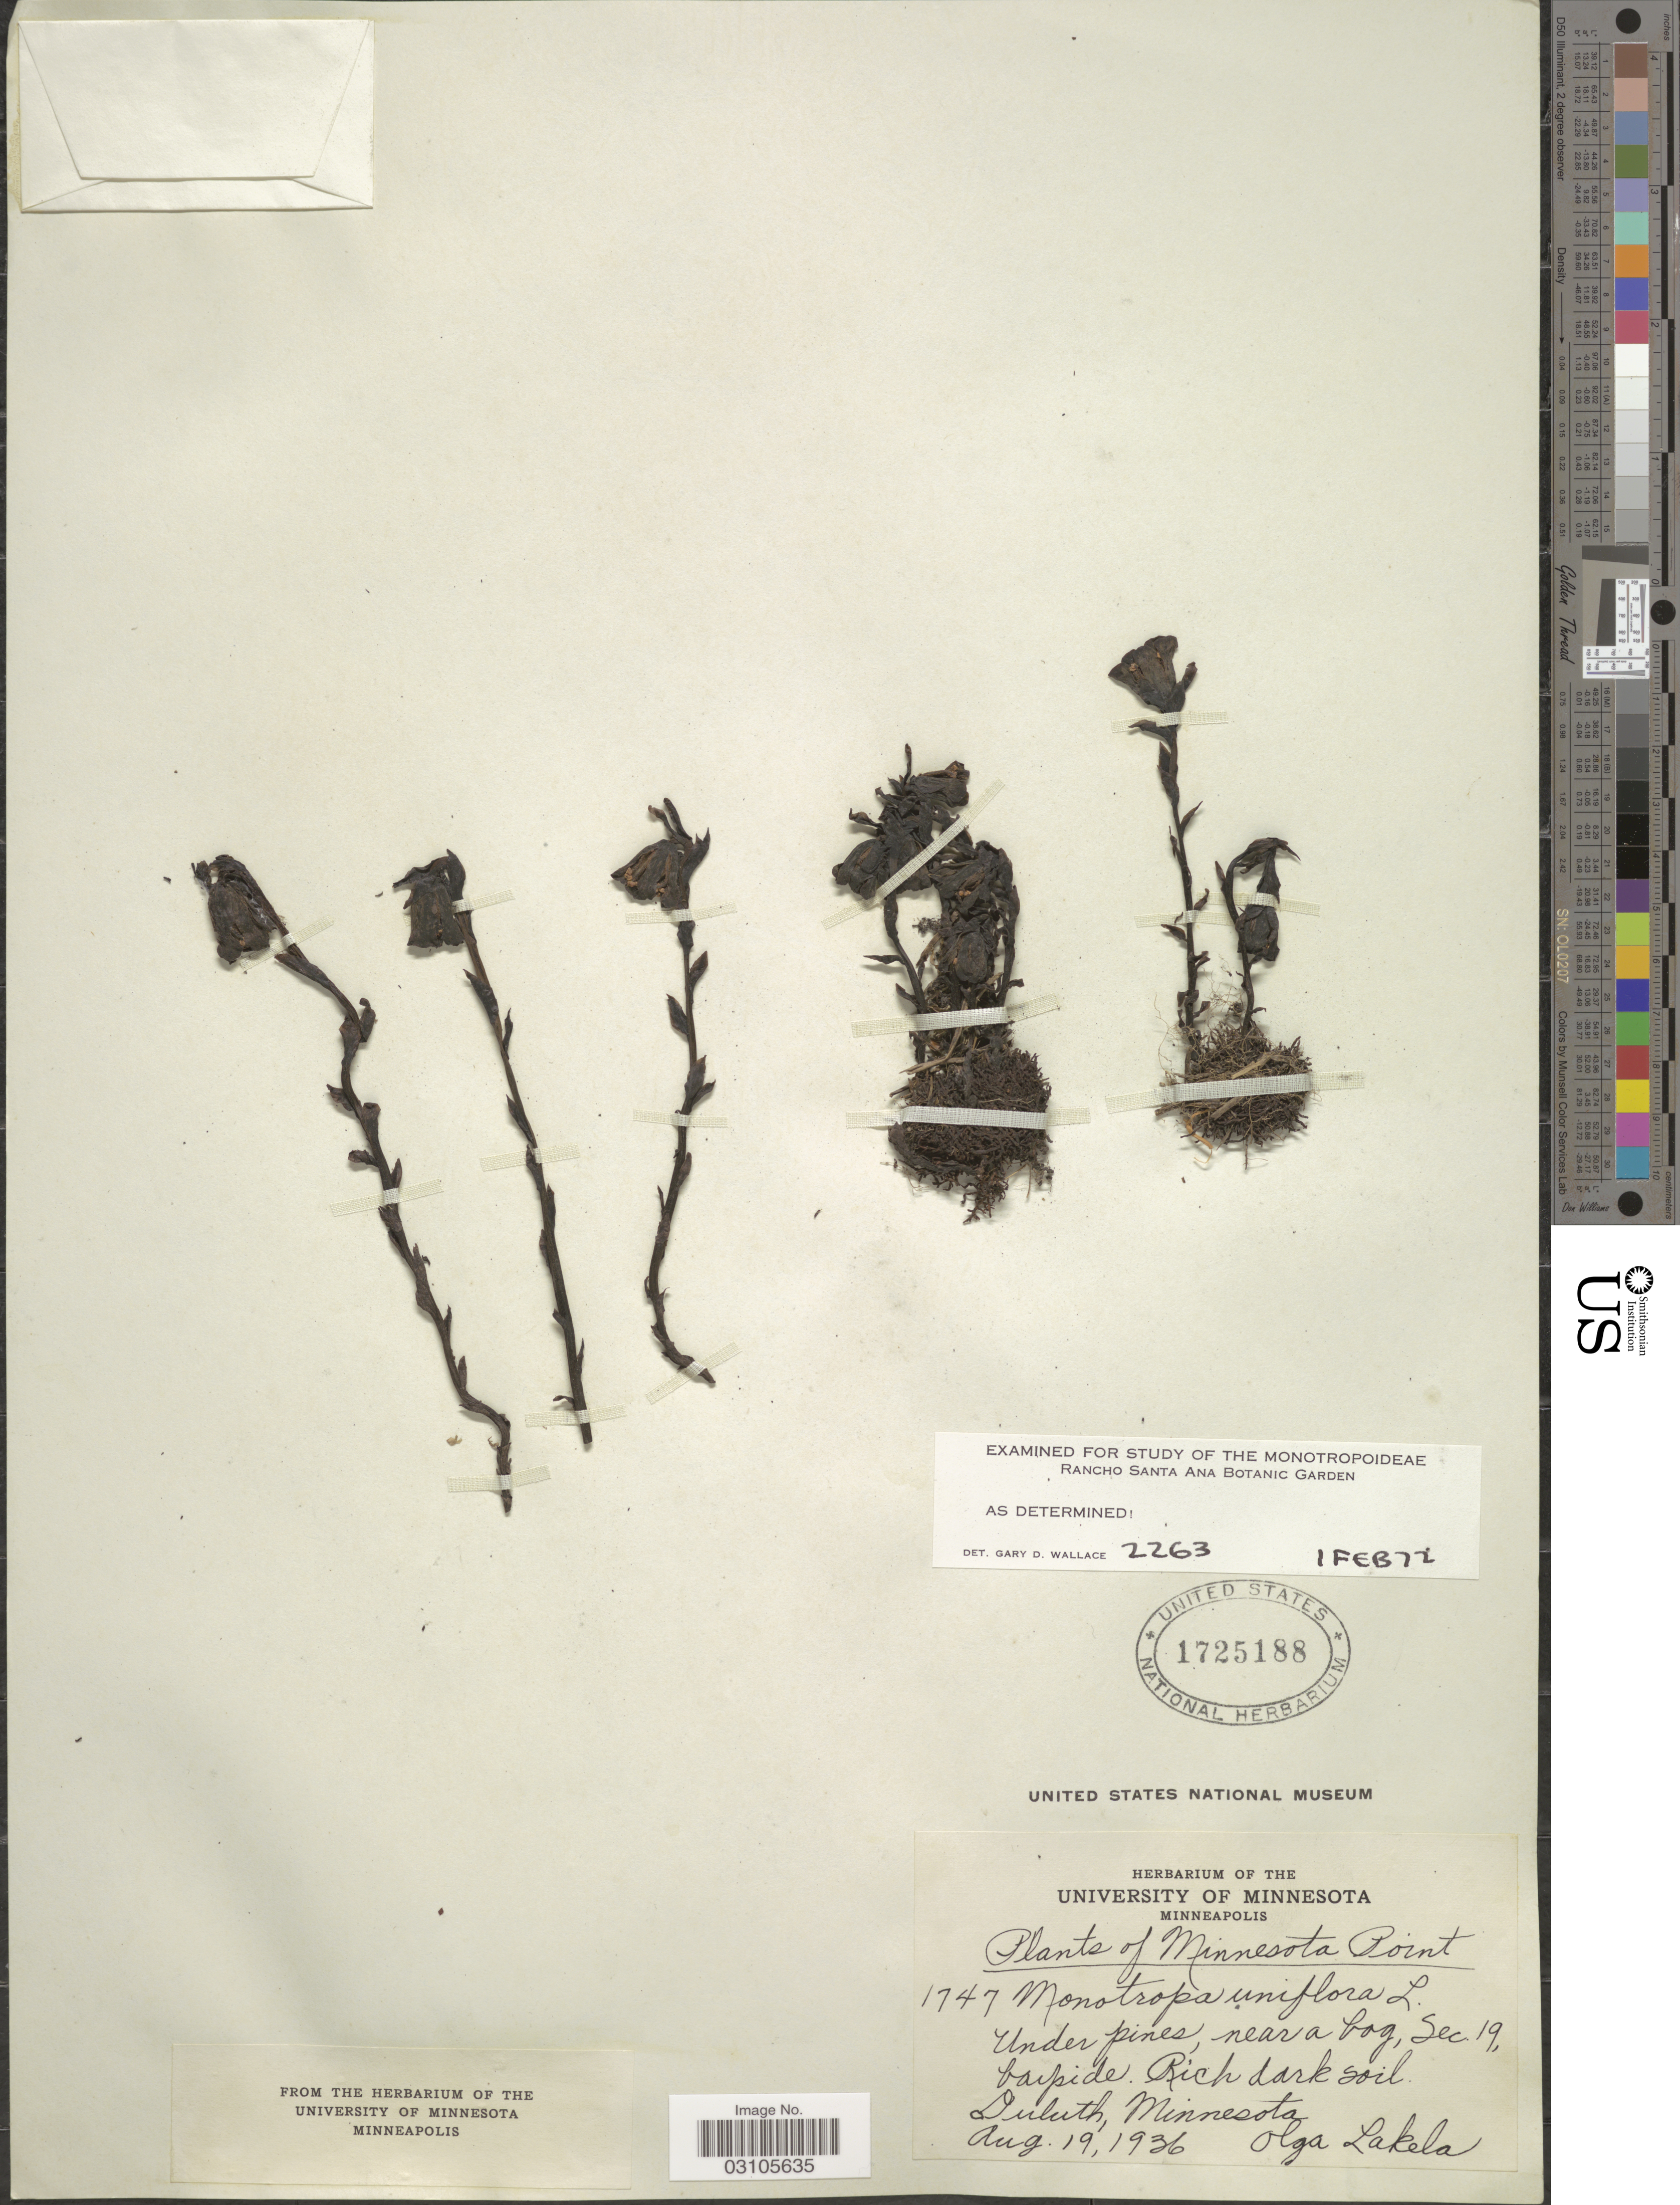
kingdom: Plantae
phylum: Tracheophyta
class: Magnoliopsida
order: Ericales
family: Ericaceae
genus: Monotropa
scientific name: Monotropa uniflora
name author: L.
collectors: O. K. Lakela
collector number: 1747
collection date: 1936-08-19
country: United States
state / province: Minnesota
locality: Minnesota Point. Under pines, near a bog, Sec 19, bayside. Rich dark soil. Duluth.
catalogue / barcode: US 1725188